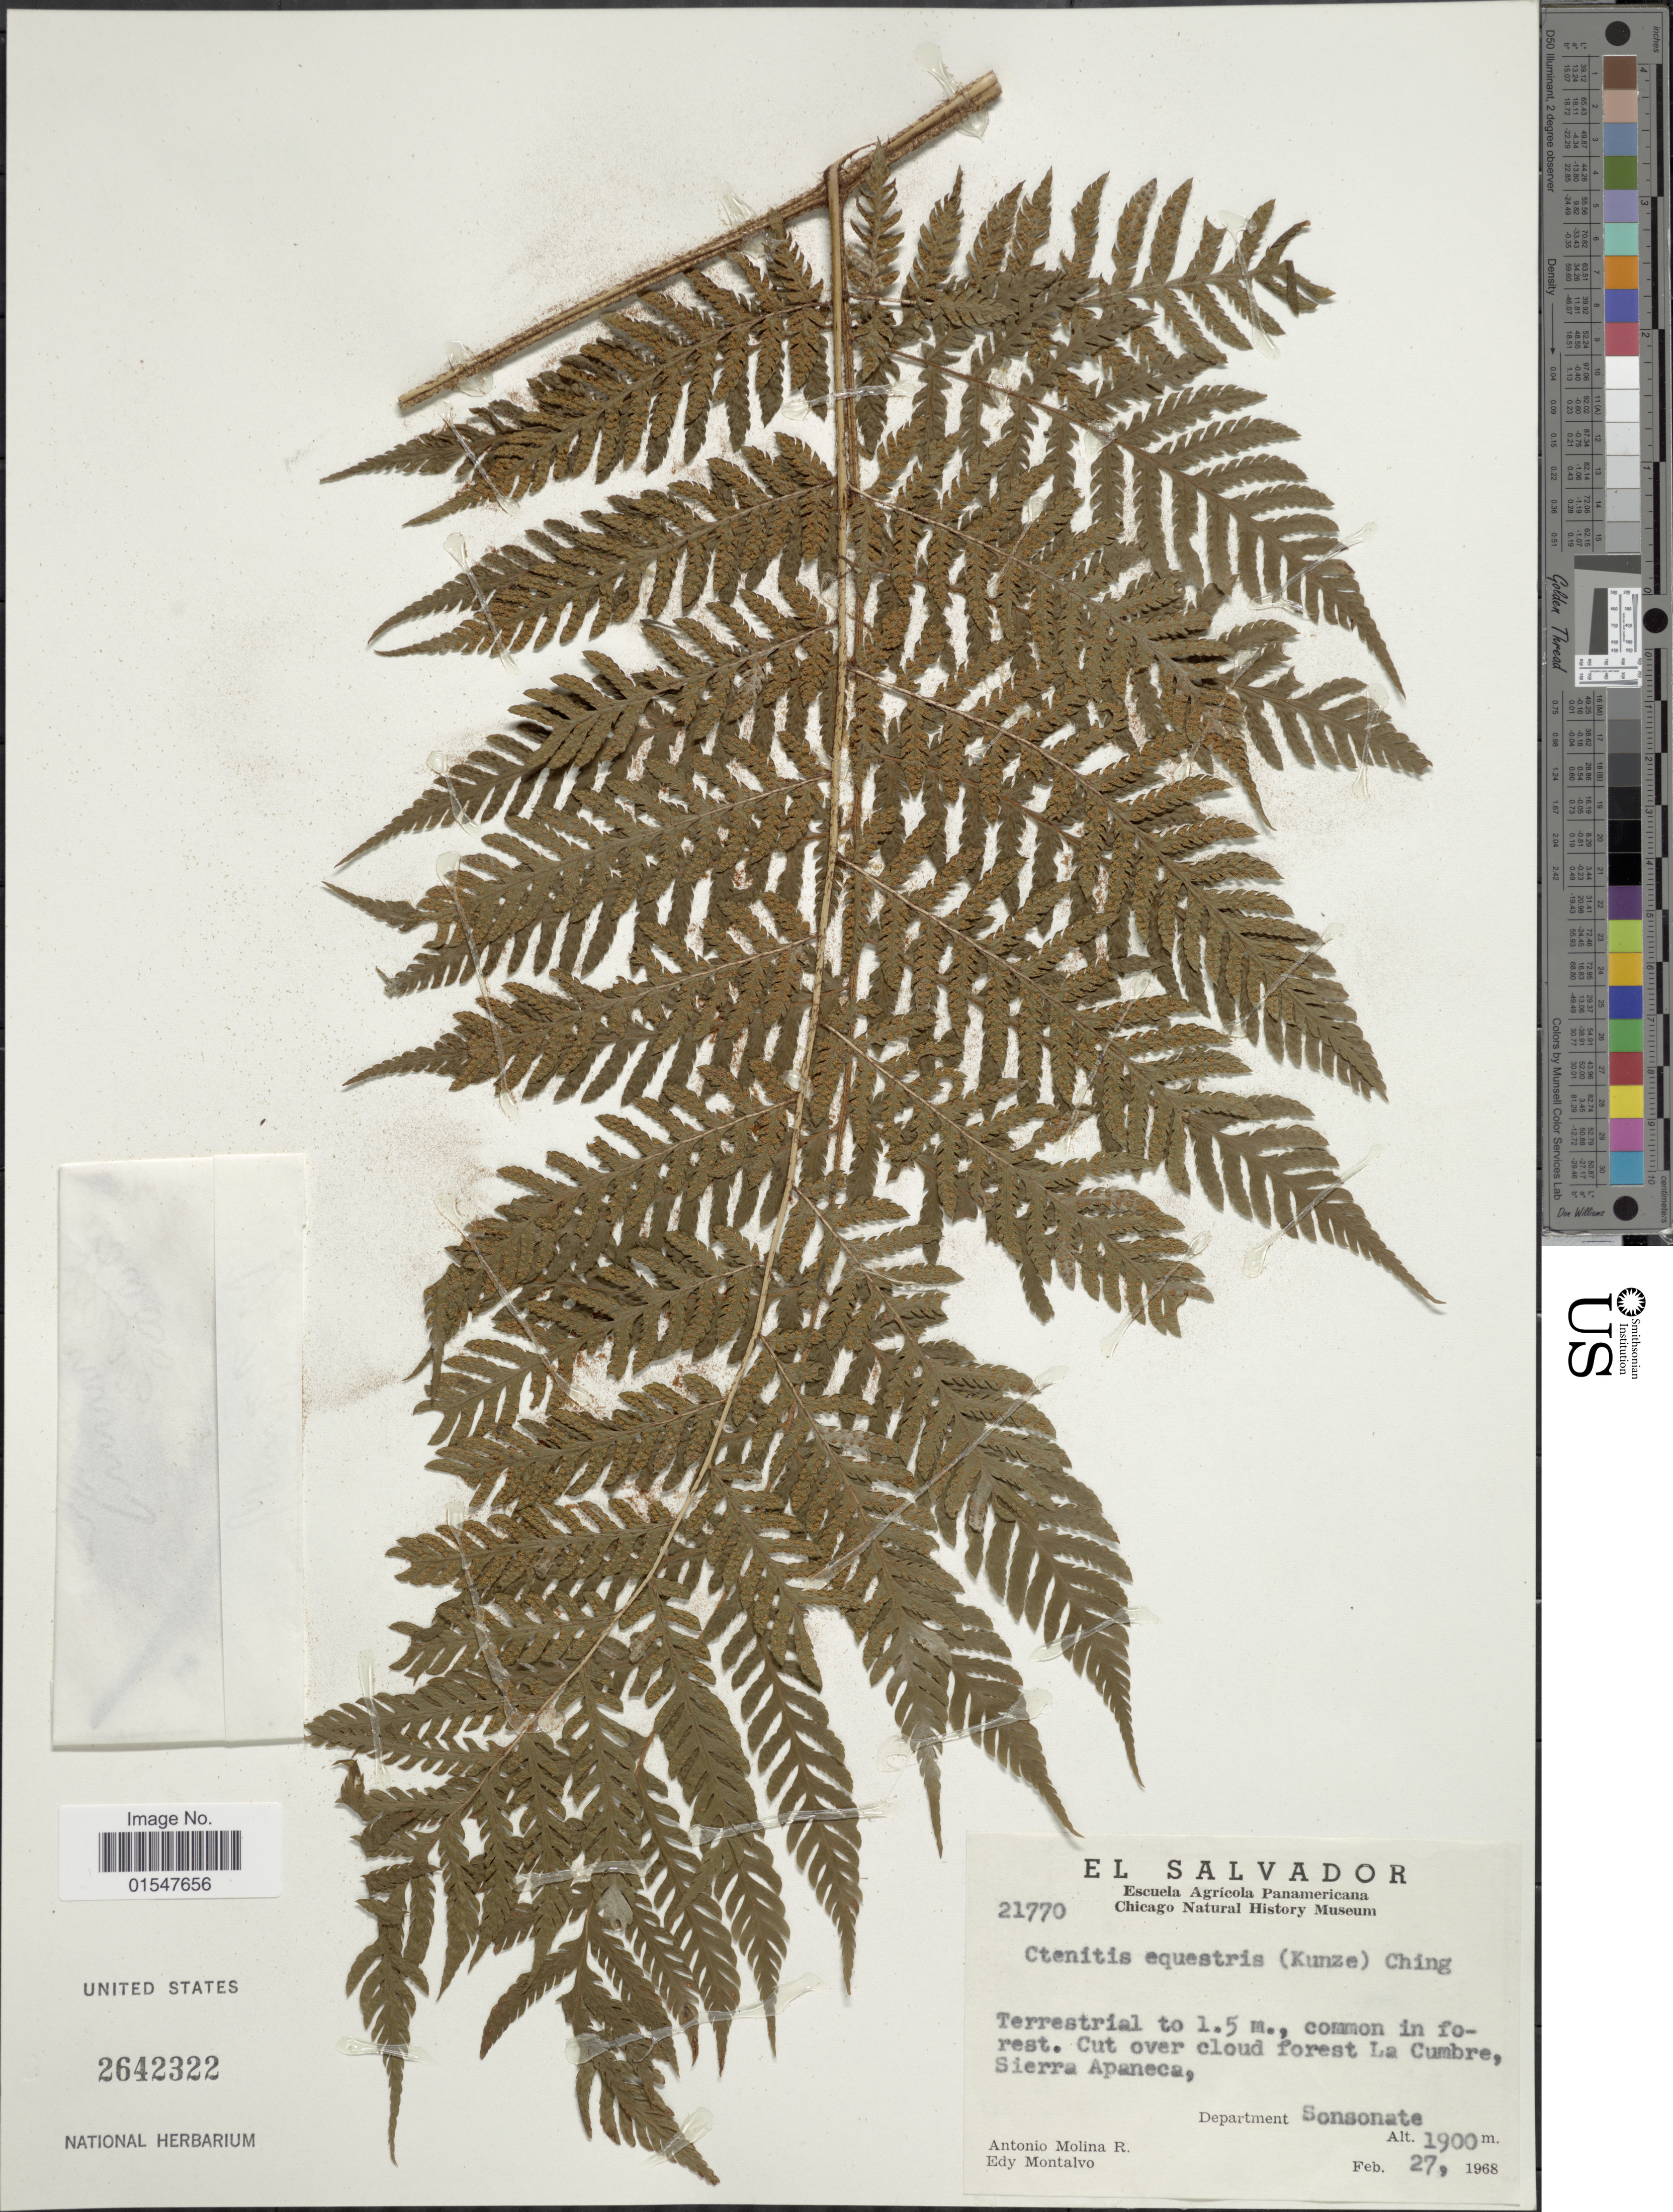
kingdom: Plantae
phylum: Tracheophyta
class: Polypodiopsida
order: Polypodiales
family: Dryopteridaceae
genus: Ctenitis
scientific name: Ctenitis equestris var. equestris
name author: (Kunze) Ching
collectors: A. R. Molina & E. A. Montalvo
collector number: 21770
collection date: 1968-02-27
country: El Salvador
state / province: Sonsonate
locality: Cut over cloud forest La Cumbre, Sierra Apaneca. Department Sonsonate.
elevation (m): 1900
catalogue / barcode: US 2642322